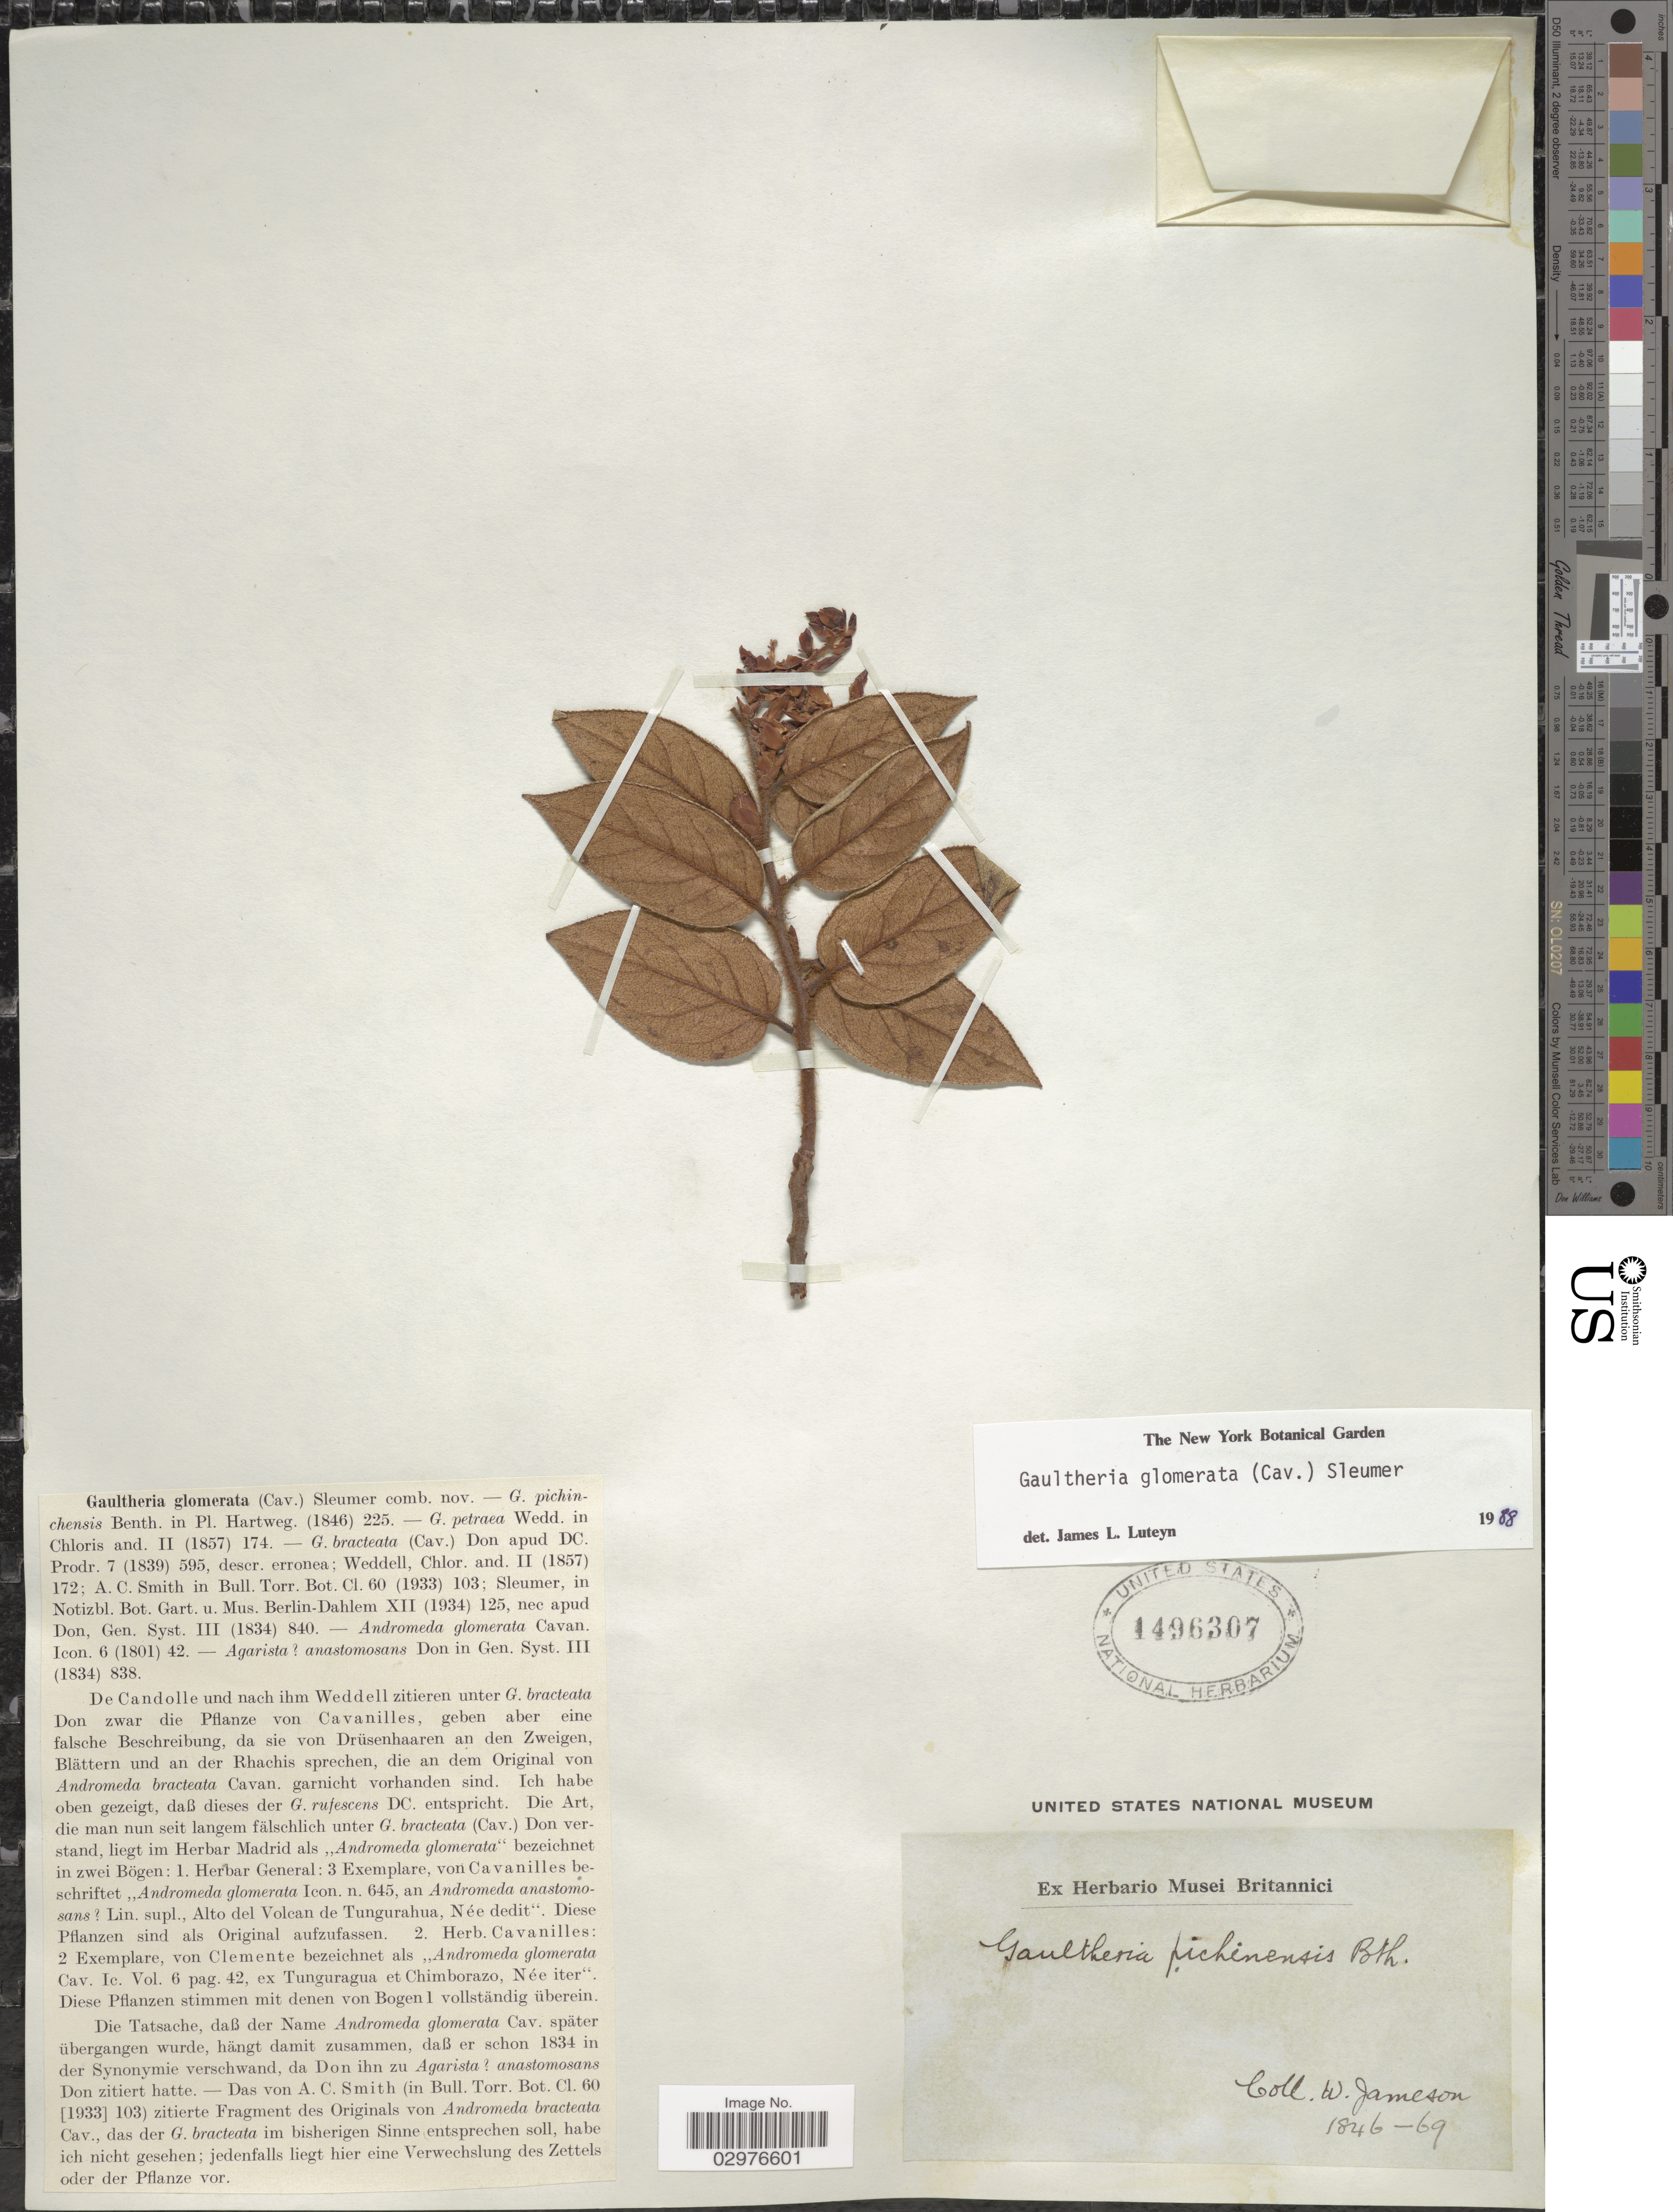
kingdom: Plantae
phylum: Tracheophyta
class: Magnoliopsida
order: Ericales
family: Ericaceae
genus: Gaultheria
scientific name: Gaultheria glomerata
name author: (Cav.) Sleumer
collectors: W. Jameson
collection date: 1846/1869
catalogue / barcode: US 1496307